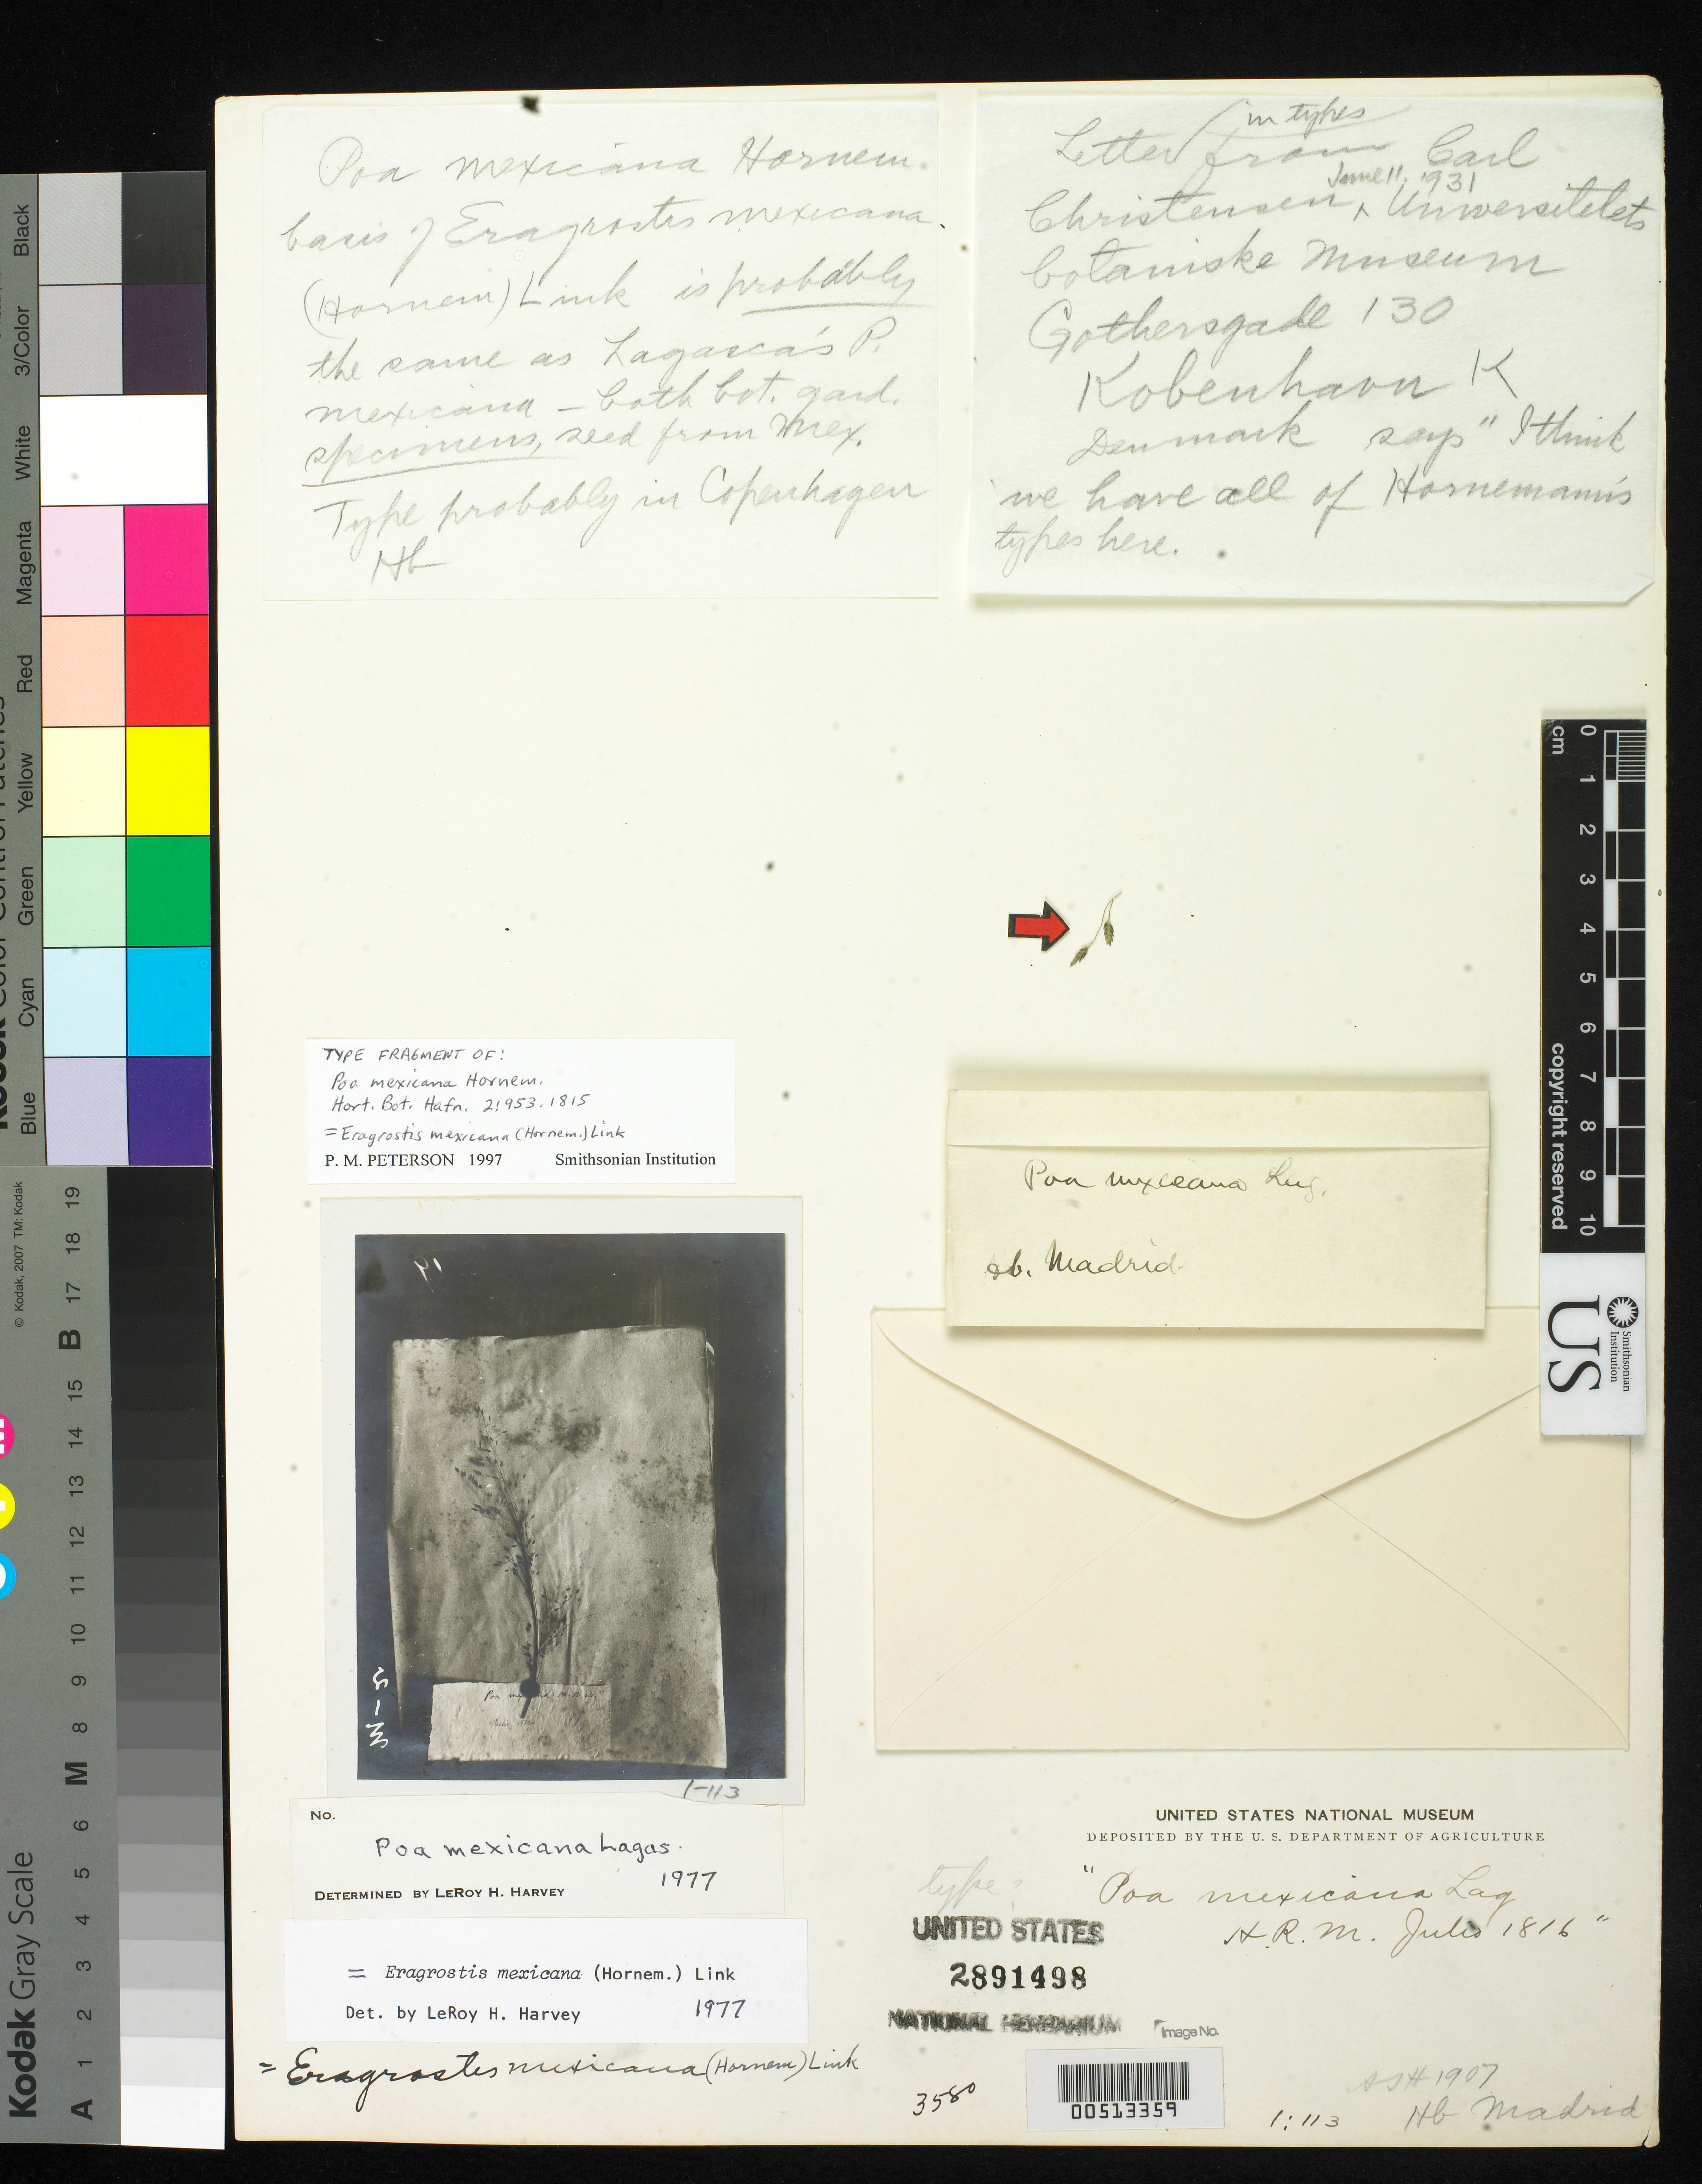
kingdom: Plantae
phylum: Tracheophyta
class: Liliopsida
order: Poales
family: Poaceae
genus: Poa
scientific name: Poa mexicana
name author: Hornem.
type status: Type Fragment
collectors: M. Sessé y Lacasta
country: Brazil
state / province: Minas Gerais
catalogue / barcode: US 2891498